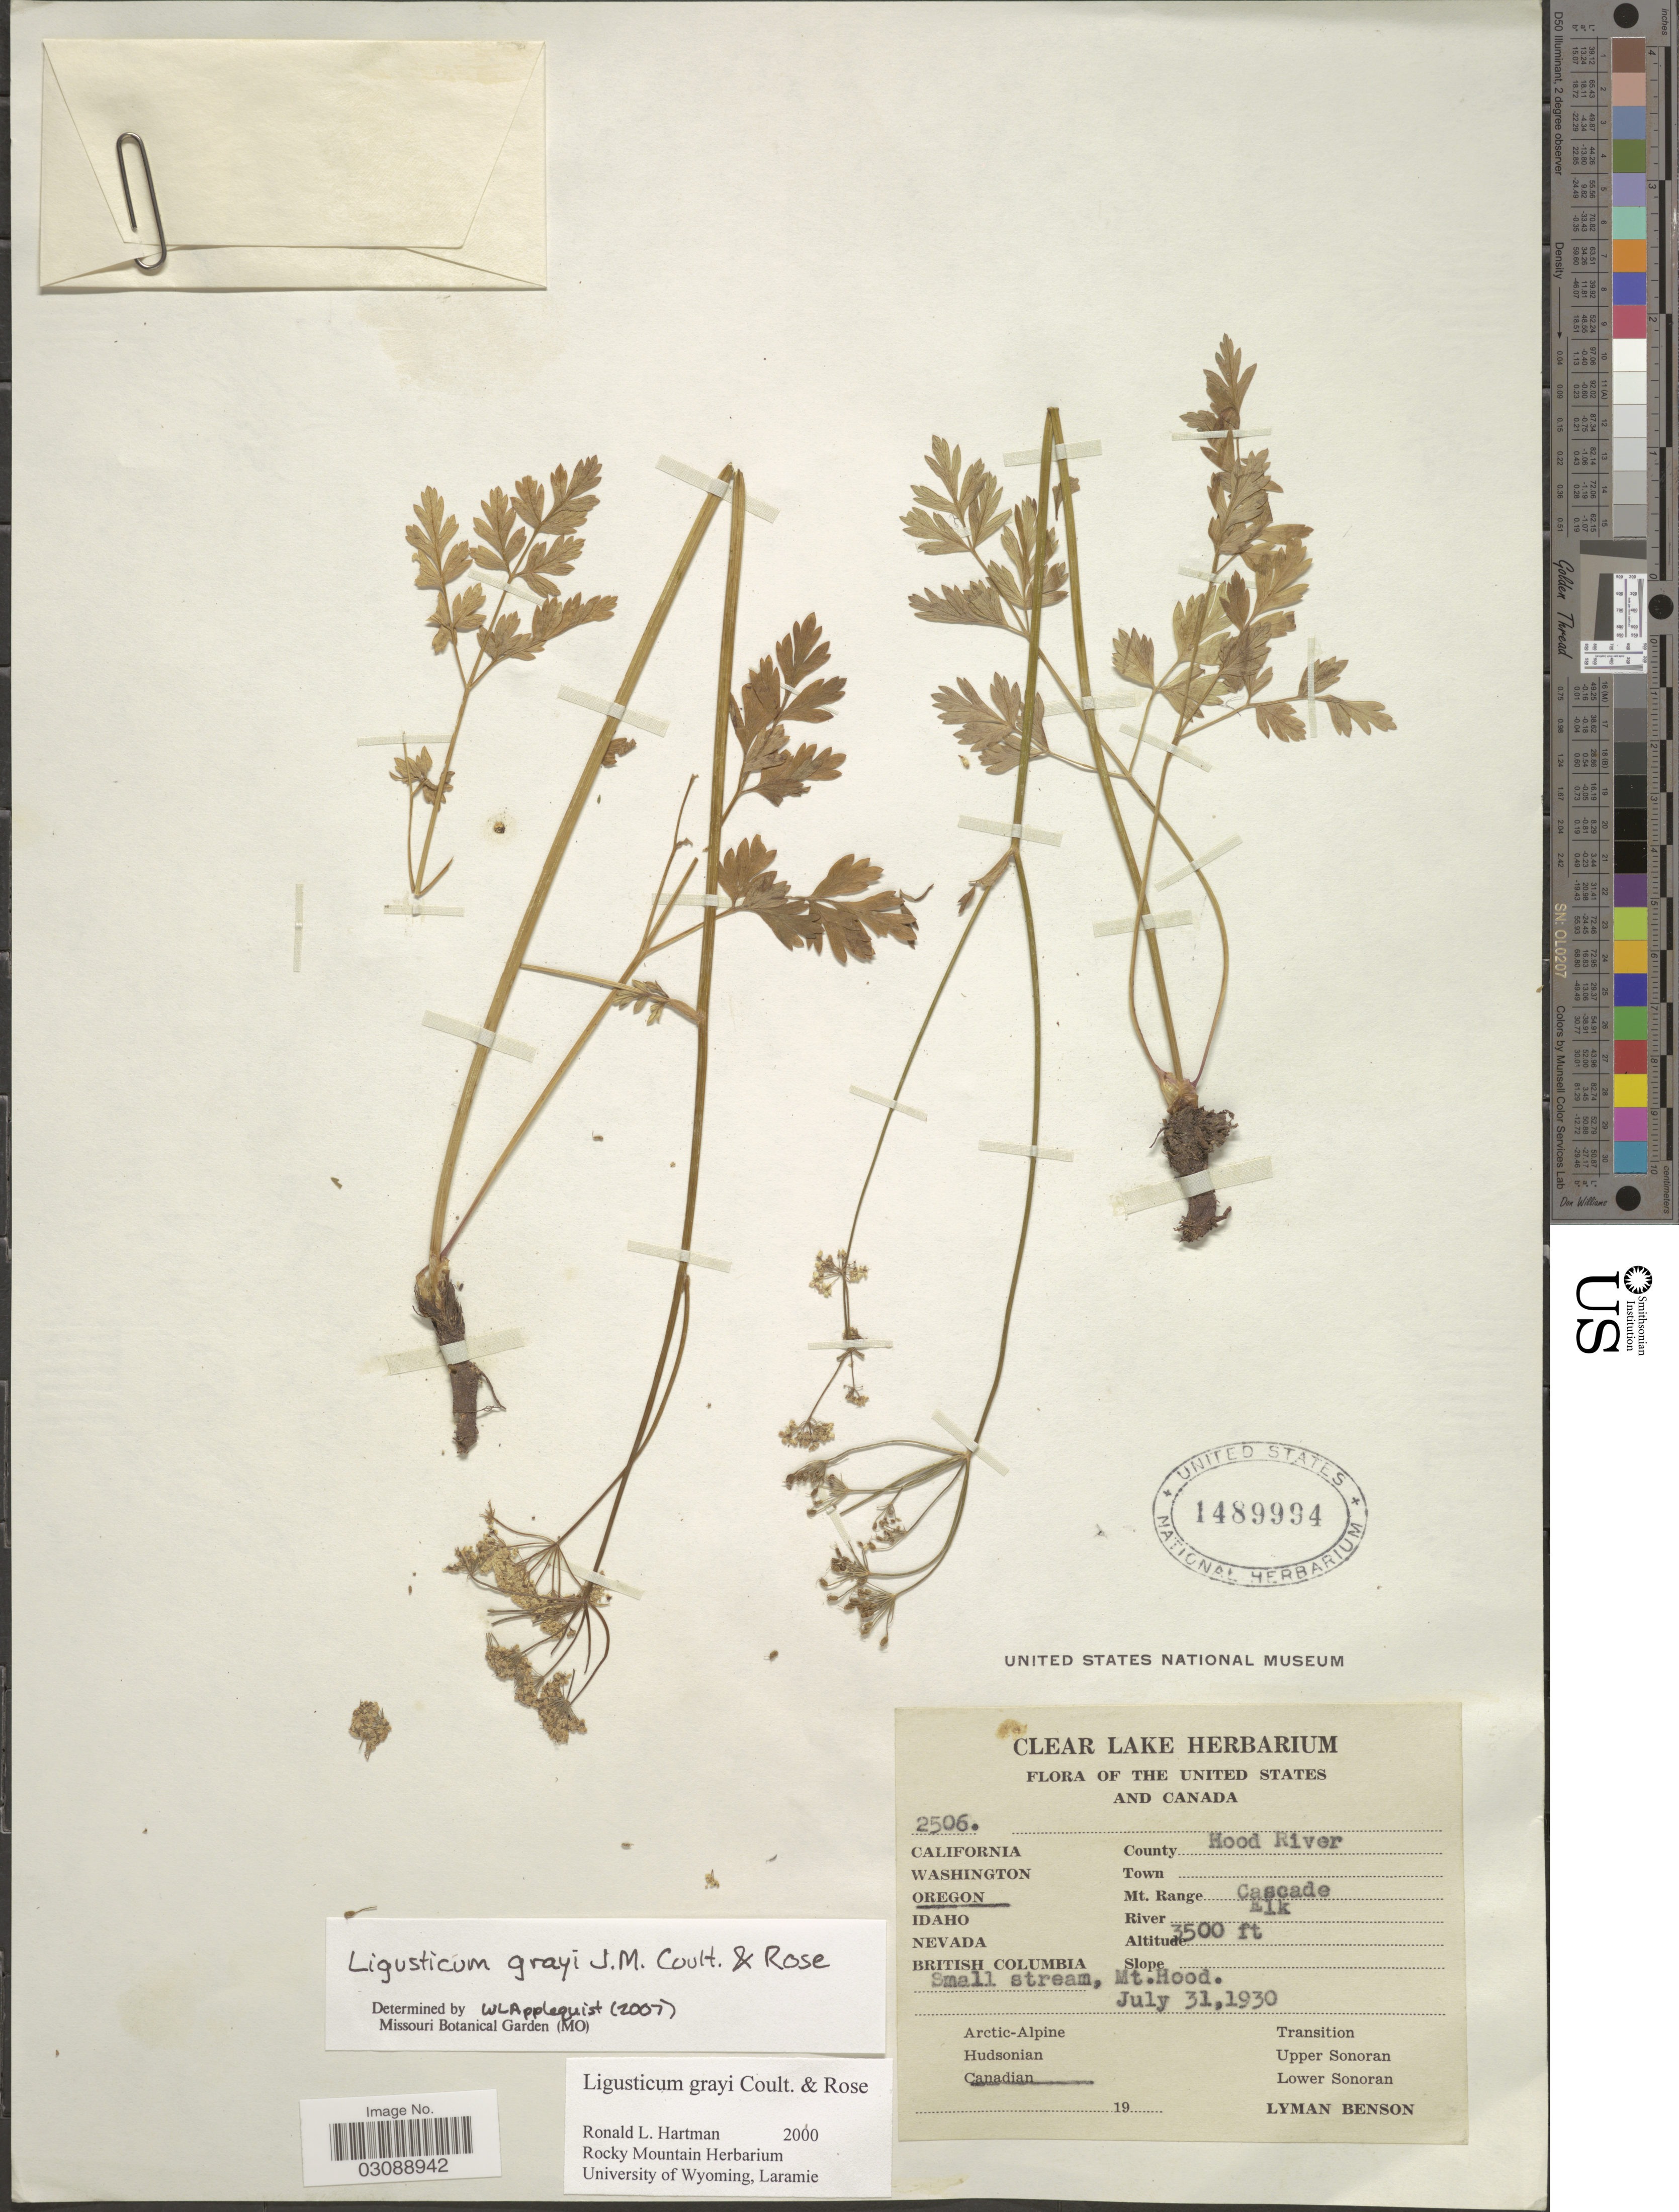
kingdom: Plantae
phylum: Tracheophyta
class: Magnoliopsida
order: Apiales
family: Apiaceae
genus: Ligusticum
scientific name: Ligusticum grayi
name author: J.M. Coult. & Rose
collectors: L. D. Benson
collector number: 2506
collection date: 1930-07-31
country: United States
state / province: Oregon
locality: County Hood River. Mt. Range Cascade. River Elk. Small stream, Mt. Hood.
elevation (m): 1067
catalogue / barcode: US 1489994